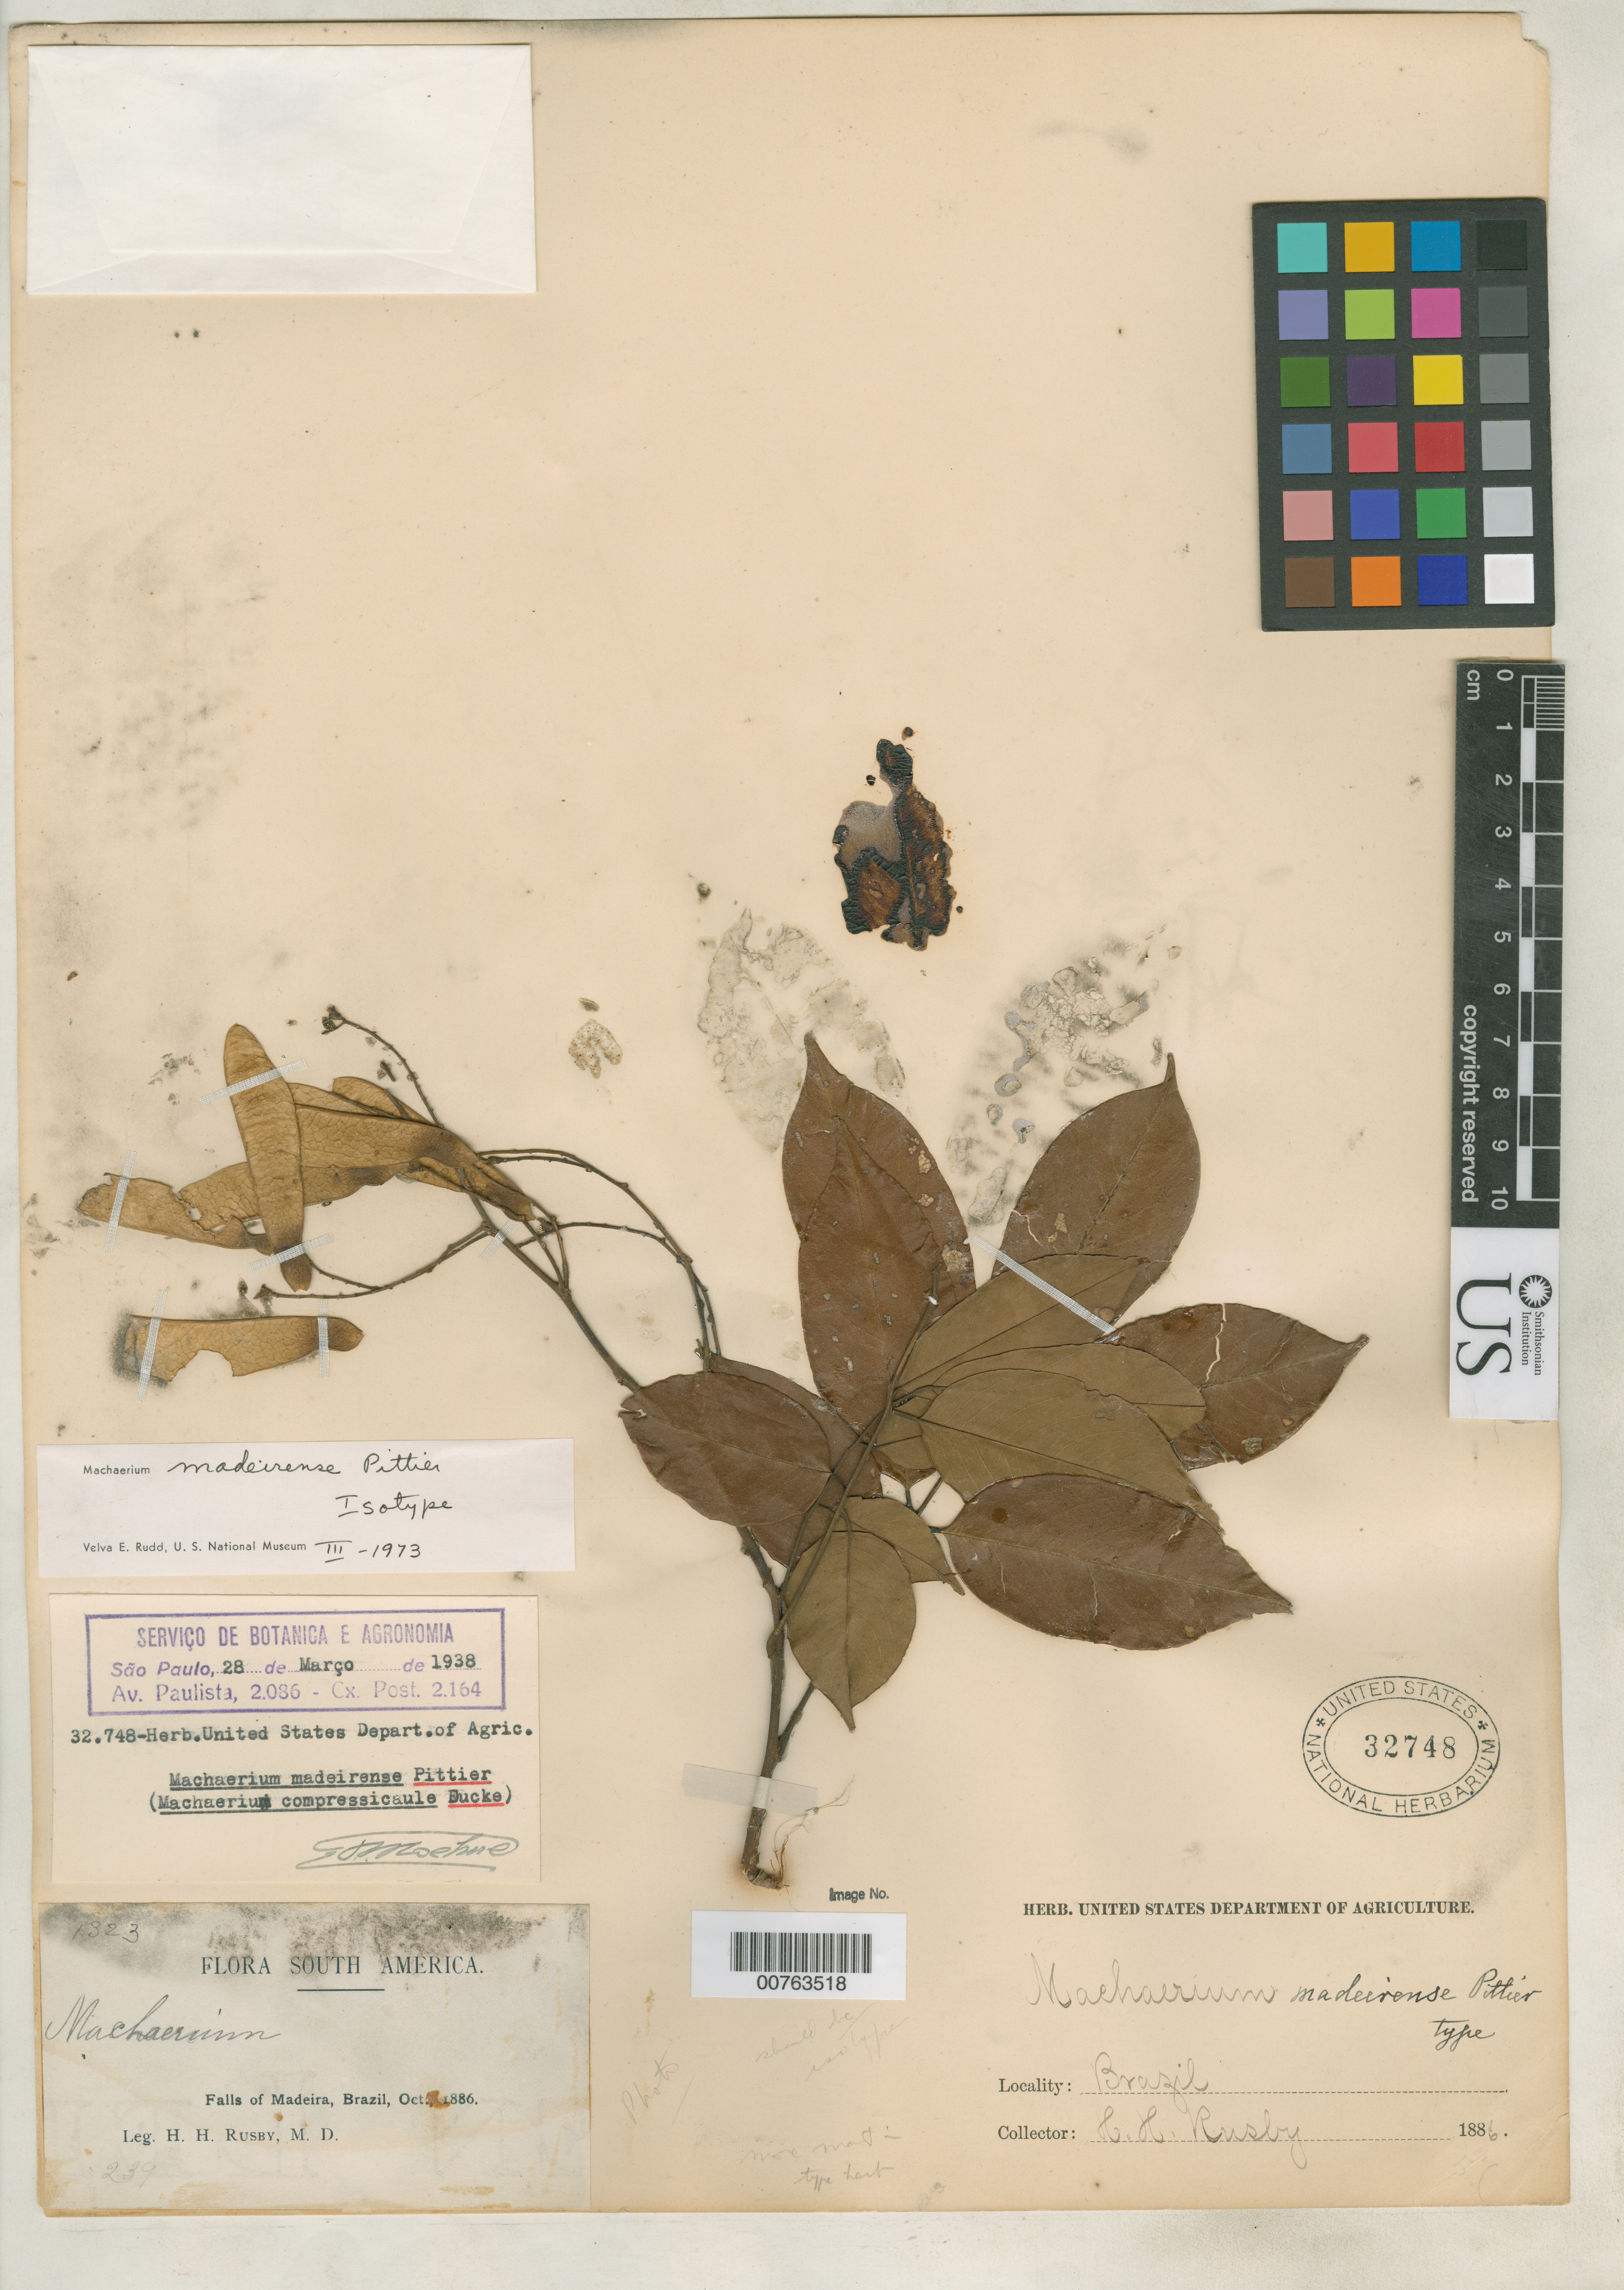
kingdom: Plantae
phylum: Tracheophyta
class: Magnoliopsida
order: Fabales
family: Fabaceae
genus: Machaerium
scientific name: Machaerium madeirense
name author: Pittier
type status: Isotype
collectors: H. H. Rusby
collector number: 1323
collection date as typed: Oct 1886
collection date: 1886-10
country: Brazil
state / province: Rondônia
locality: Falls of Madeira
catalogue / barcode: US 32748